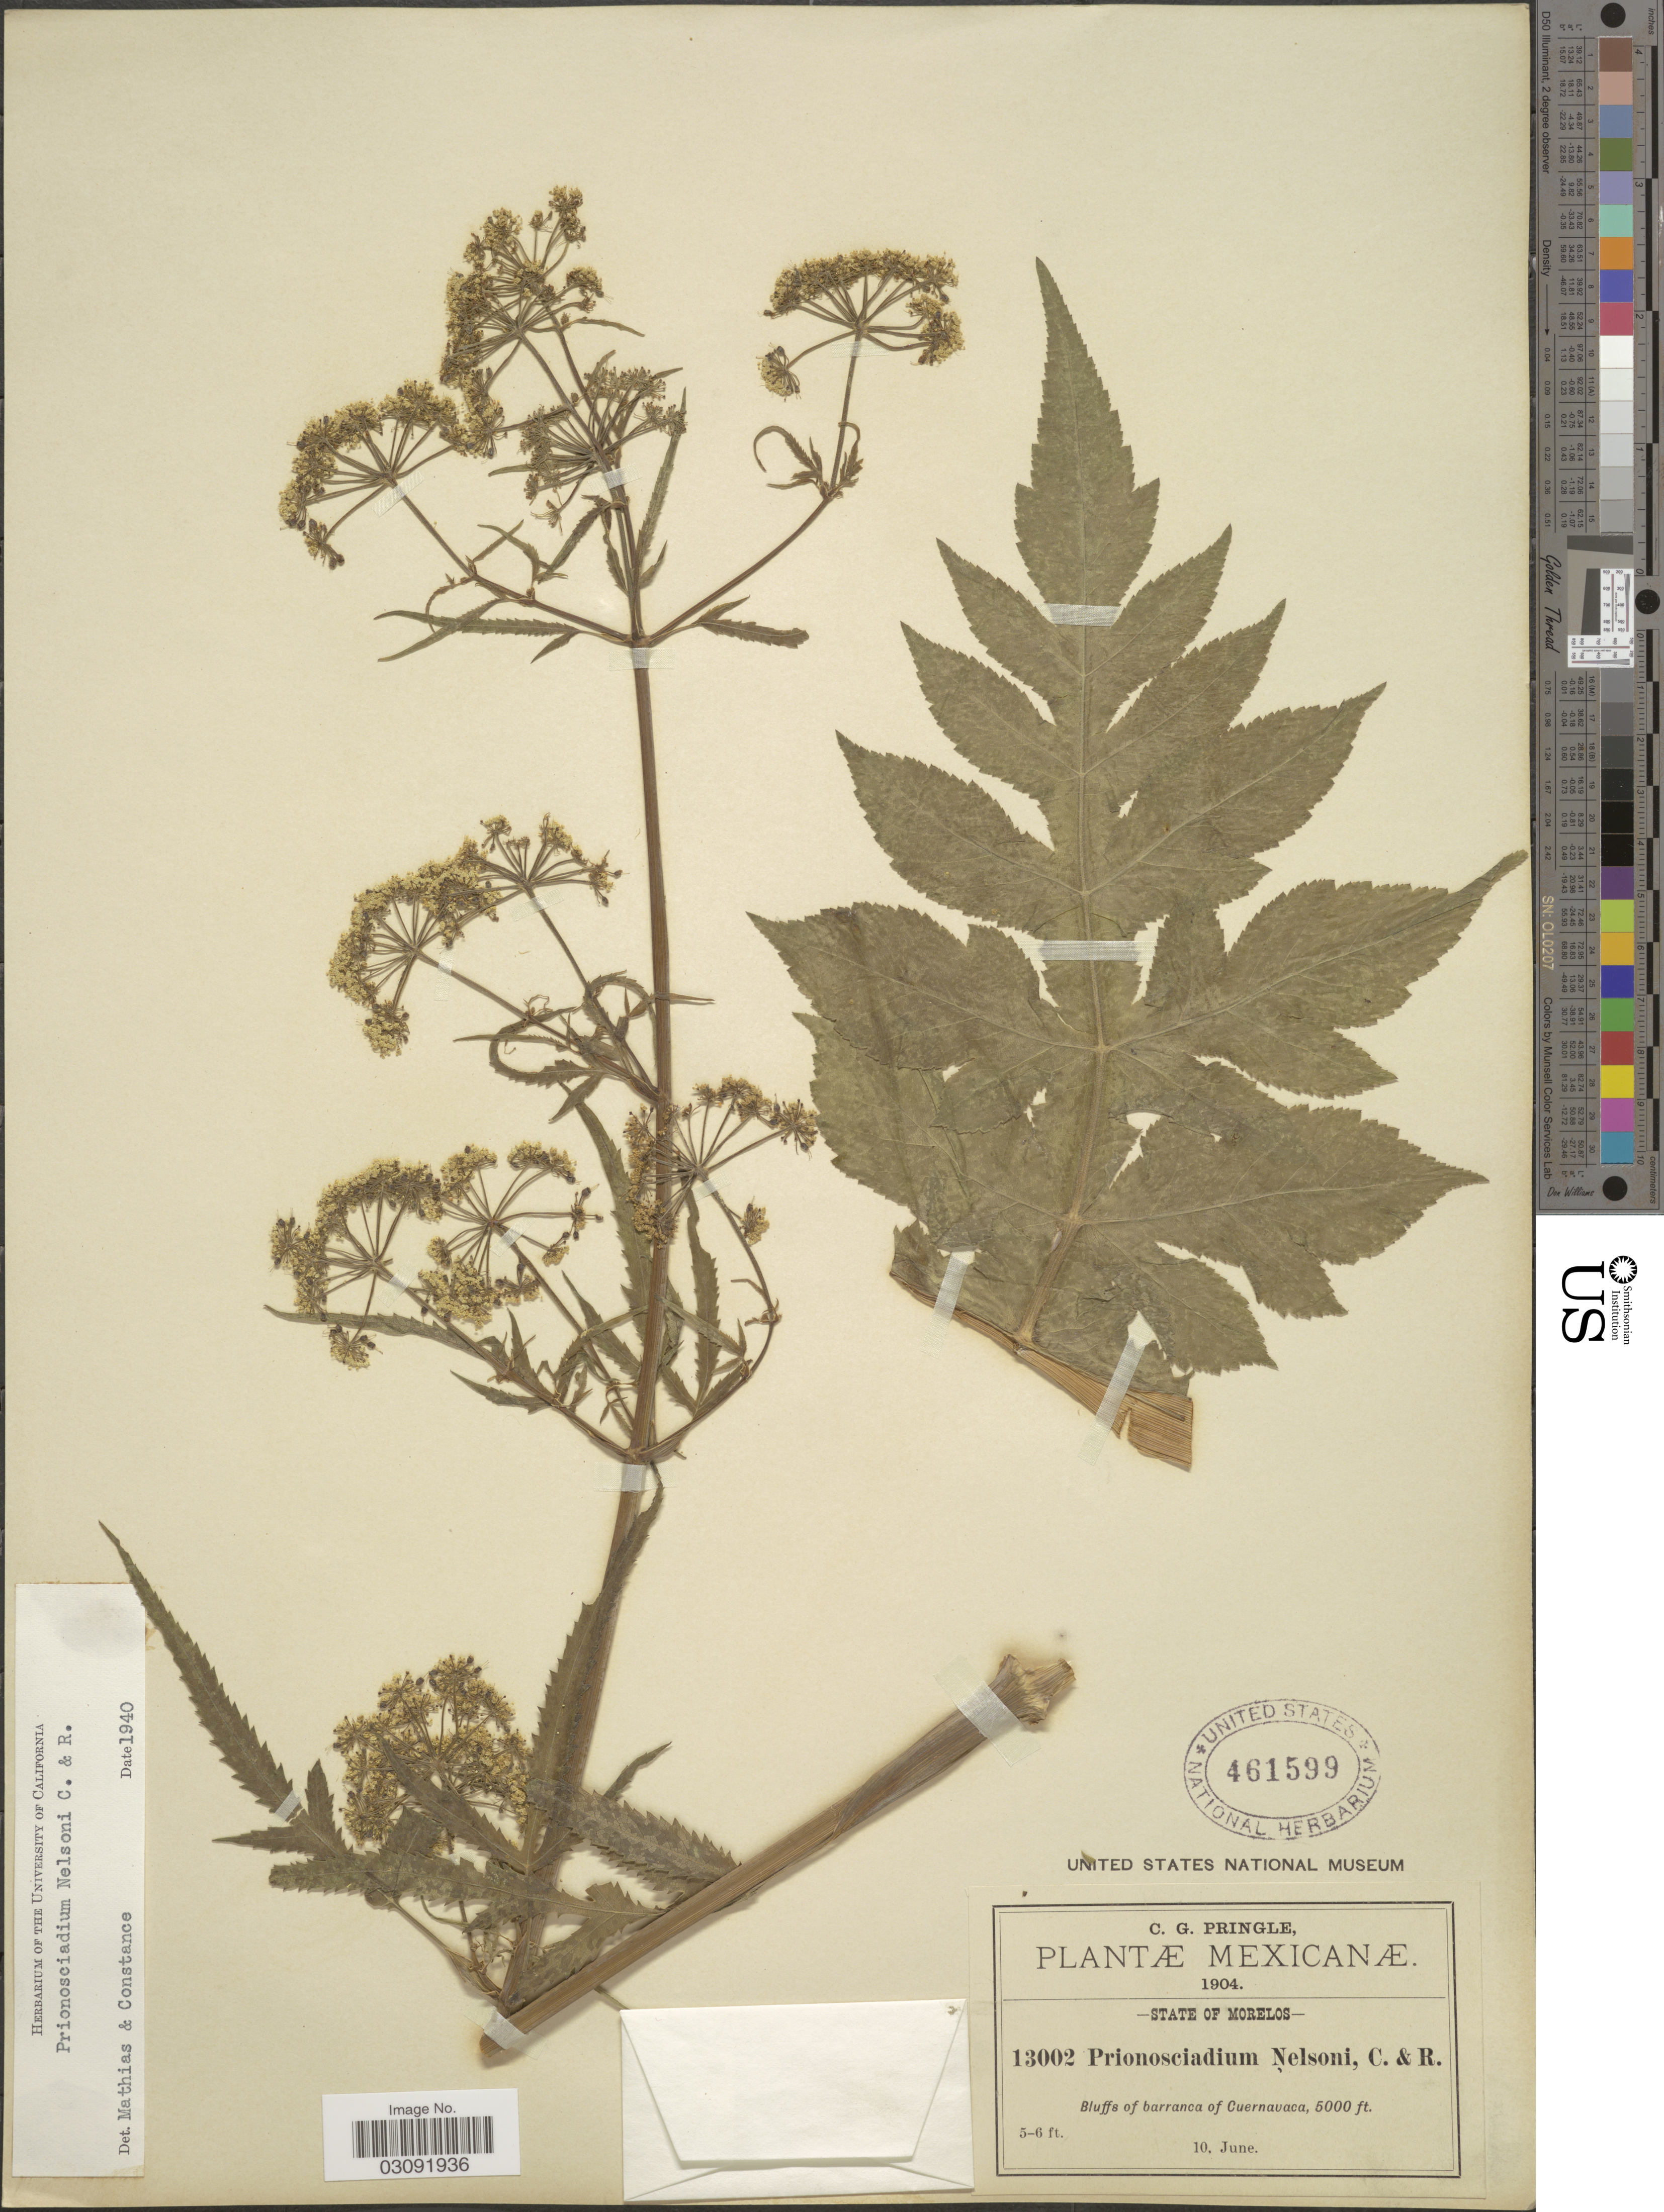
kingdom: Plantae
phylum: Tracheophyta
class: Magnoliopsida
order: Apiales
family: Apiaceae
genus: Prionosciadium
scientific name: Prionosciadium nelsonii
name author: J.M. Coult. & Rose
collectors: C. G. Pringle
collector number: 13002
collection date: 1904-06-10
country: Mexico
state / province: Morelos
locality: Bluffs of barranca of Cuernavaca.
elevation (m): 1524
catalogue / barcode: US 461599